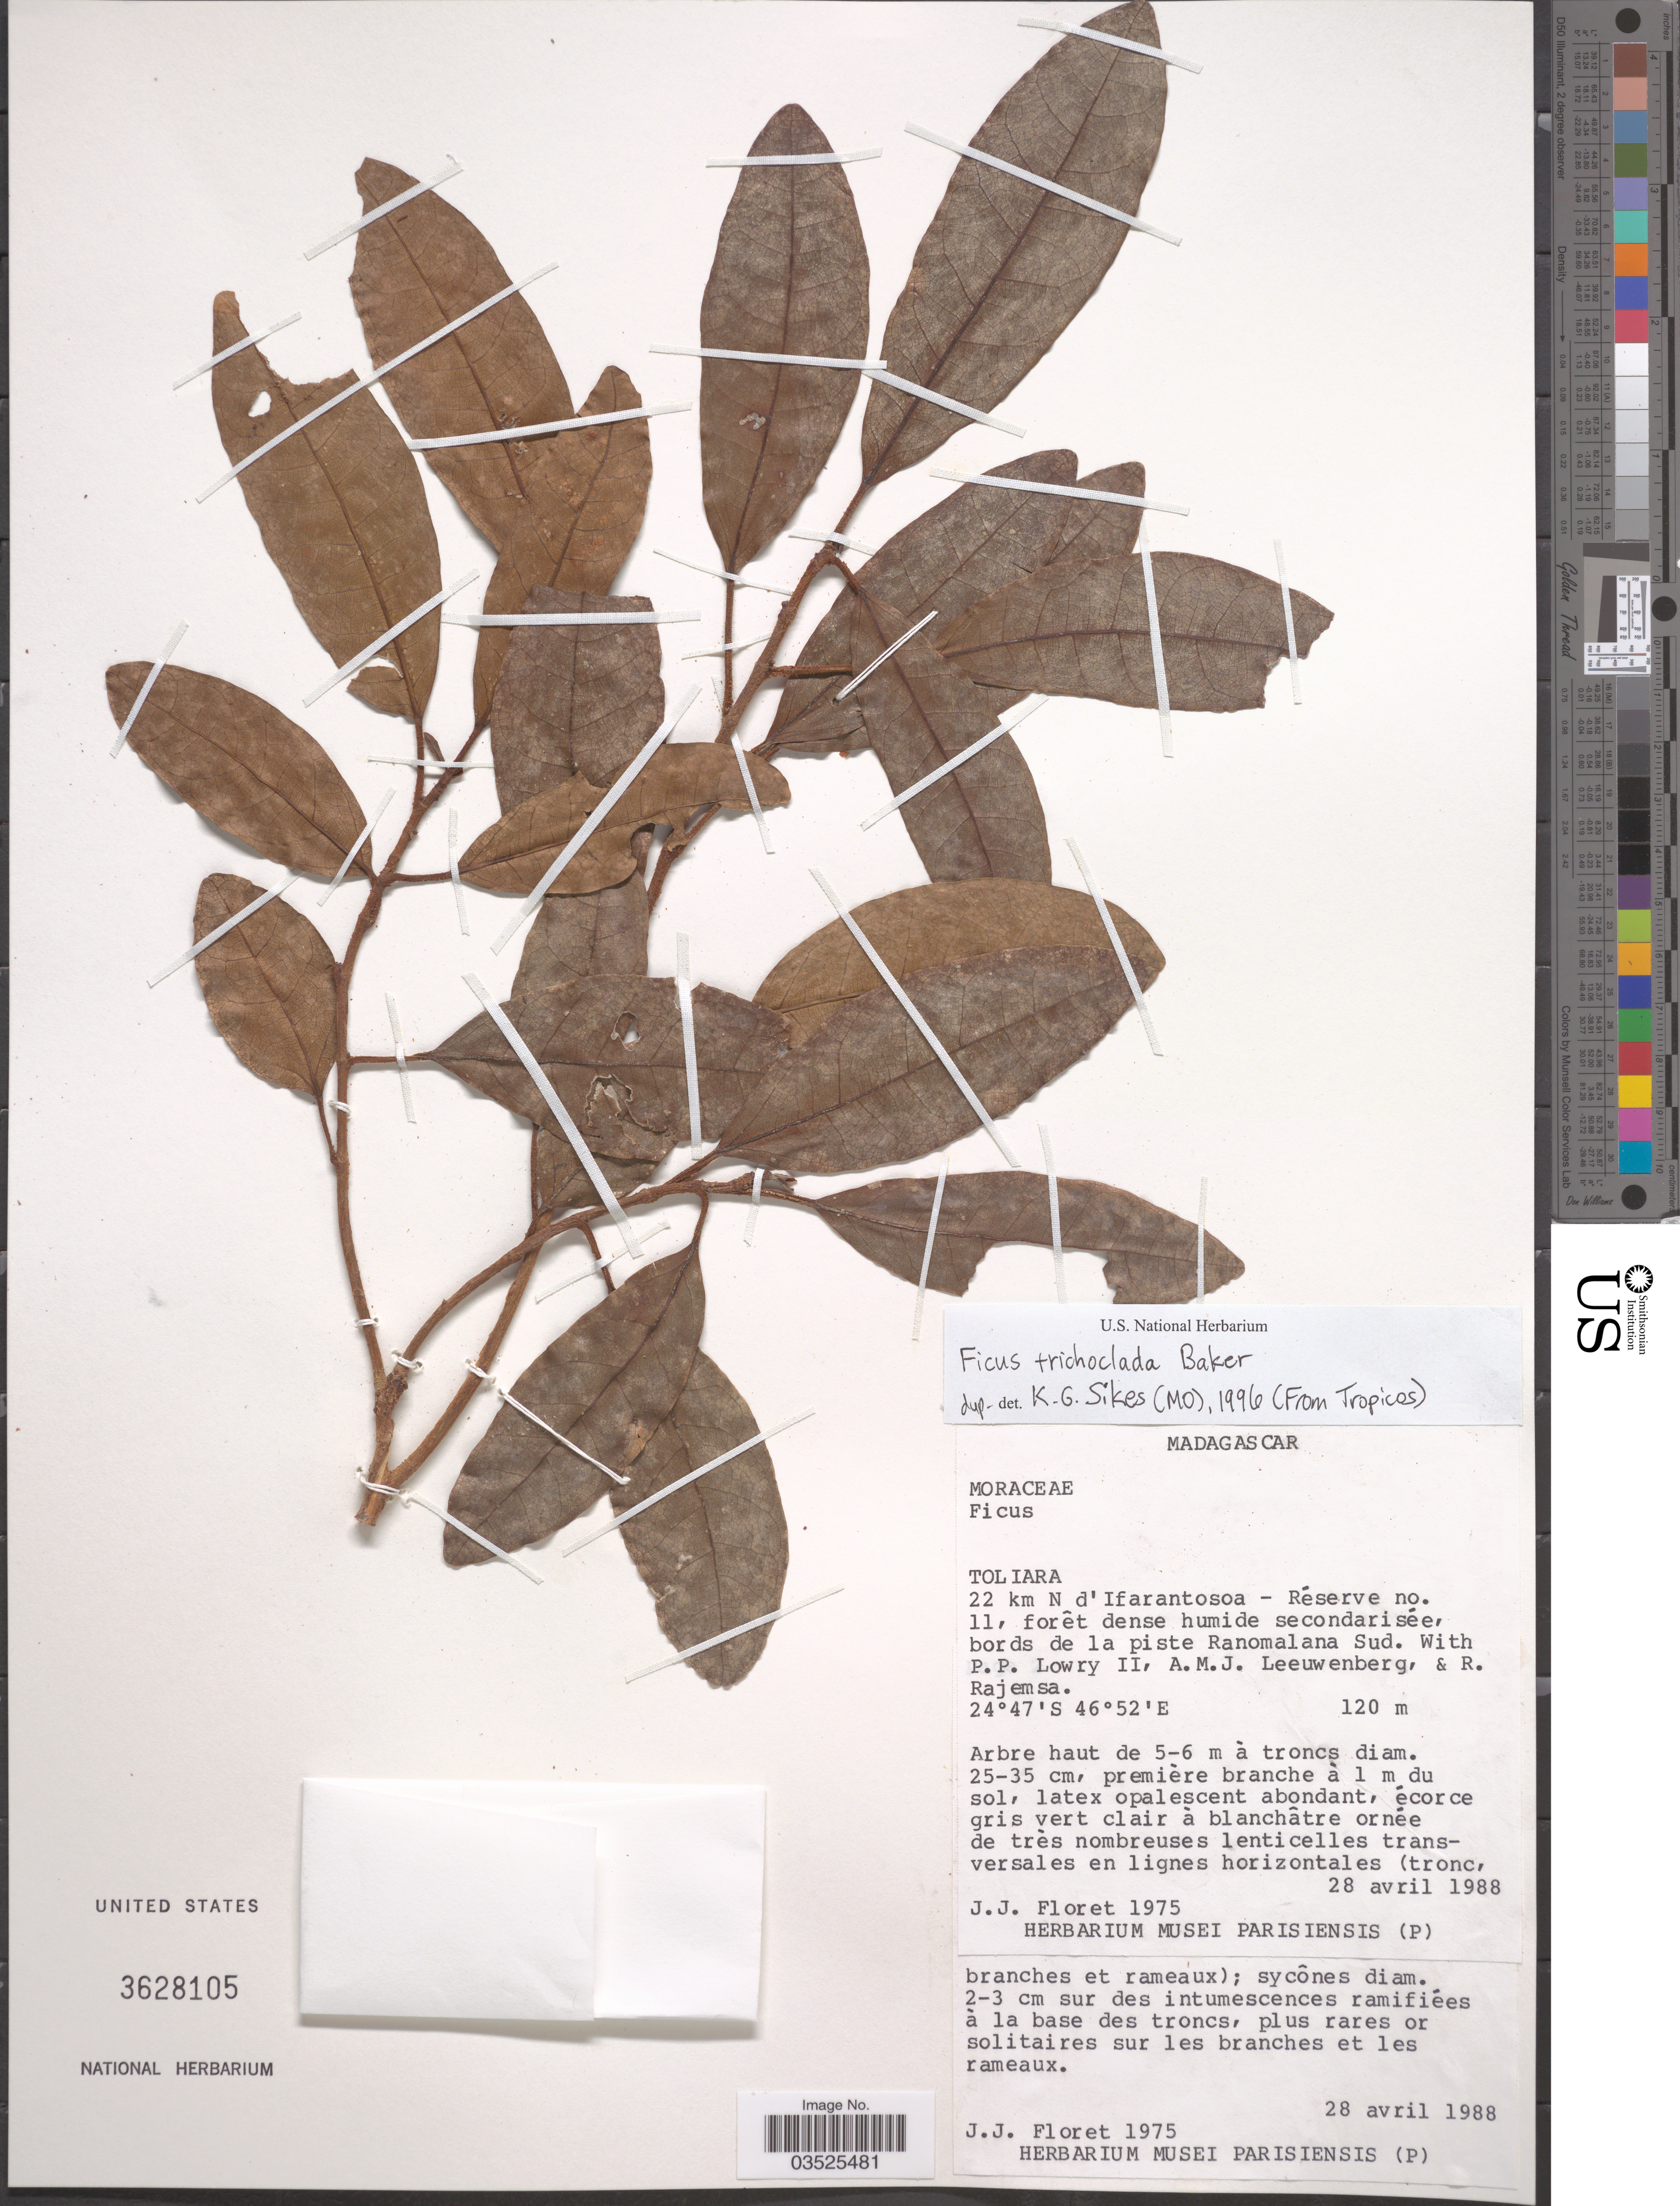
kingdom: Plantae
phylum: Tracheophyta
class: Magnoliopsida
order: Rosales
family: Moraceae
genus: Ficus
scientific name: Ficus trichoclada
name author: Baker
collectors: J. Floret, P. P. Lowry, A. Leeuwenberg & R. Rajemsa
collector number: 1975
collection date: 1988-04-28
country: Madagascar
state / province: Anosy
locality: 22 km N d'Ifanarantsoa - Réserve no. 11, forêt dense humide secondarisée, bords de la piste Ranomalana Sud.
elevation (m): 120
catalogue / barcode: US 3628105